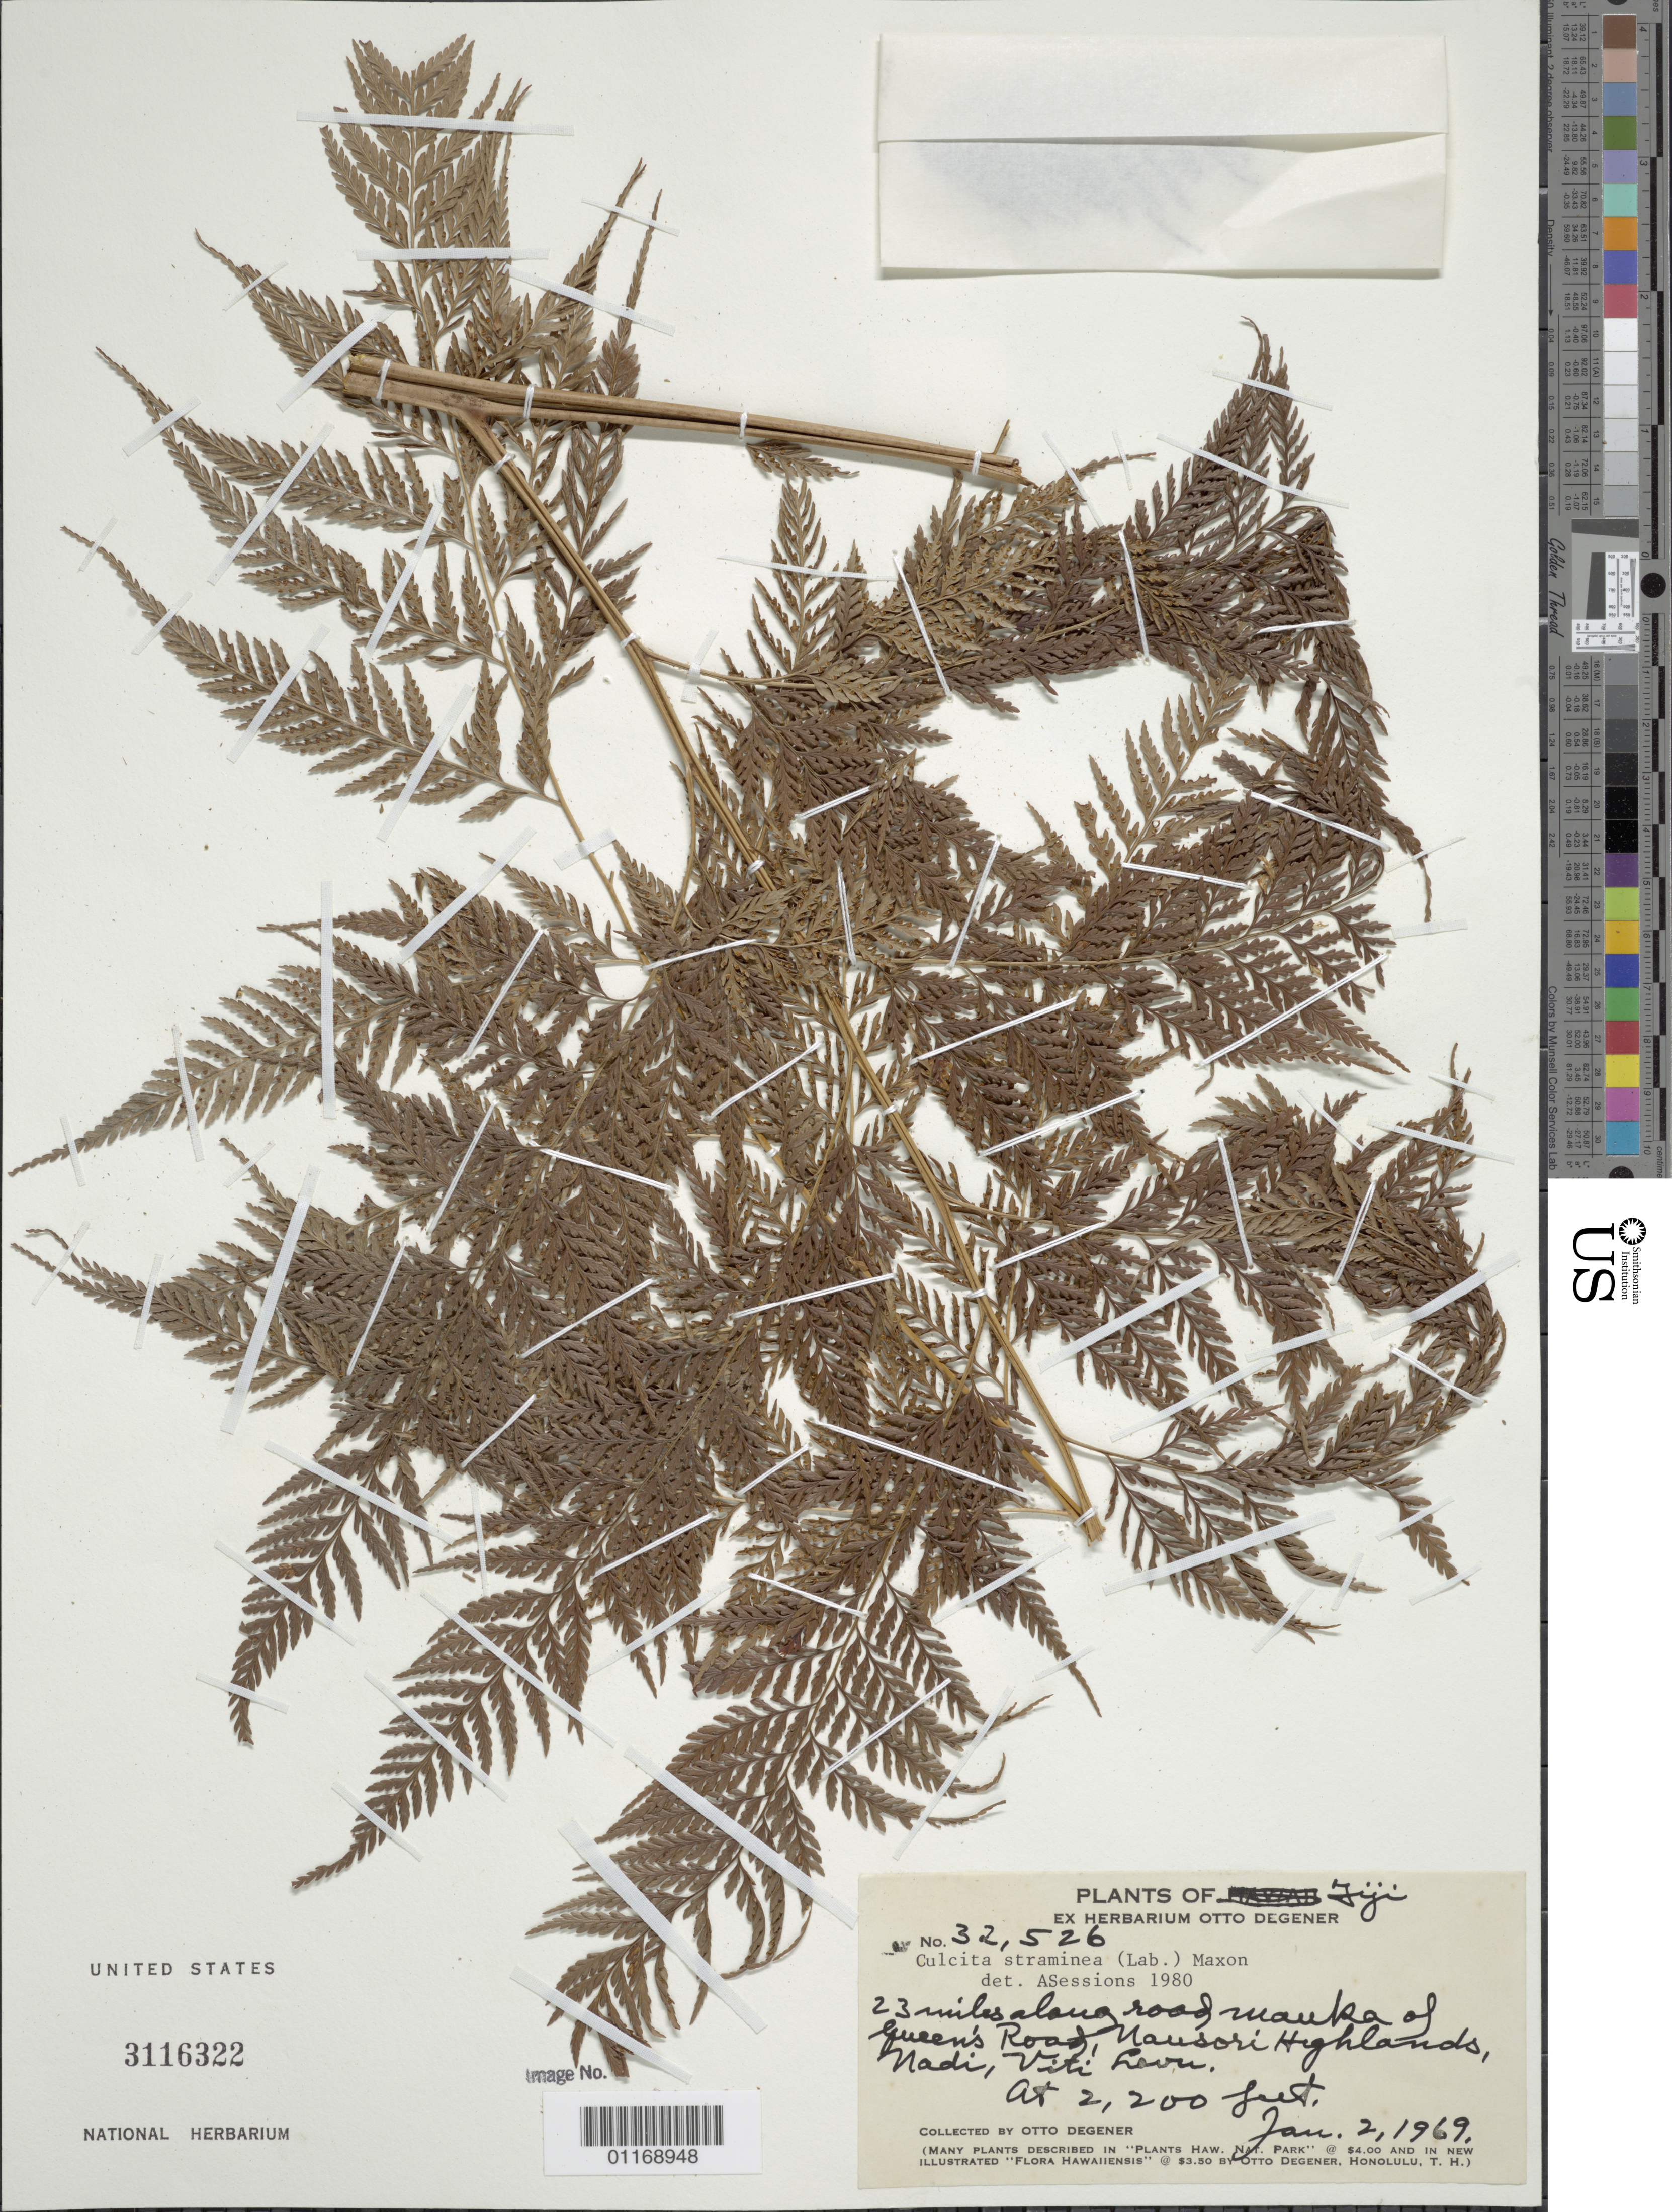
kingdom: Plantae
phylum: Tracheophyta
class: Polypodiopsida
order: Cyatheales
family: Dicksoniaceae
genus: Calochlaena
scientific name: Calochlaena straminea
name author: (Labill.) M.D. Turner & R.A. White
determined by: Sessions, A.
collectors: O. Degener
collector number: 32526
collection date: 1969-01-02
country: Fiji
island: Viti Levu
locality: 23 miles along road Mauka of Queen's road, Nausori highlands, Nadi.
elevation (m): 671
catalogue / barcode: US 3116322